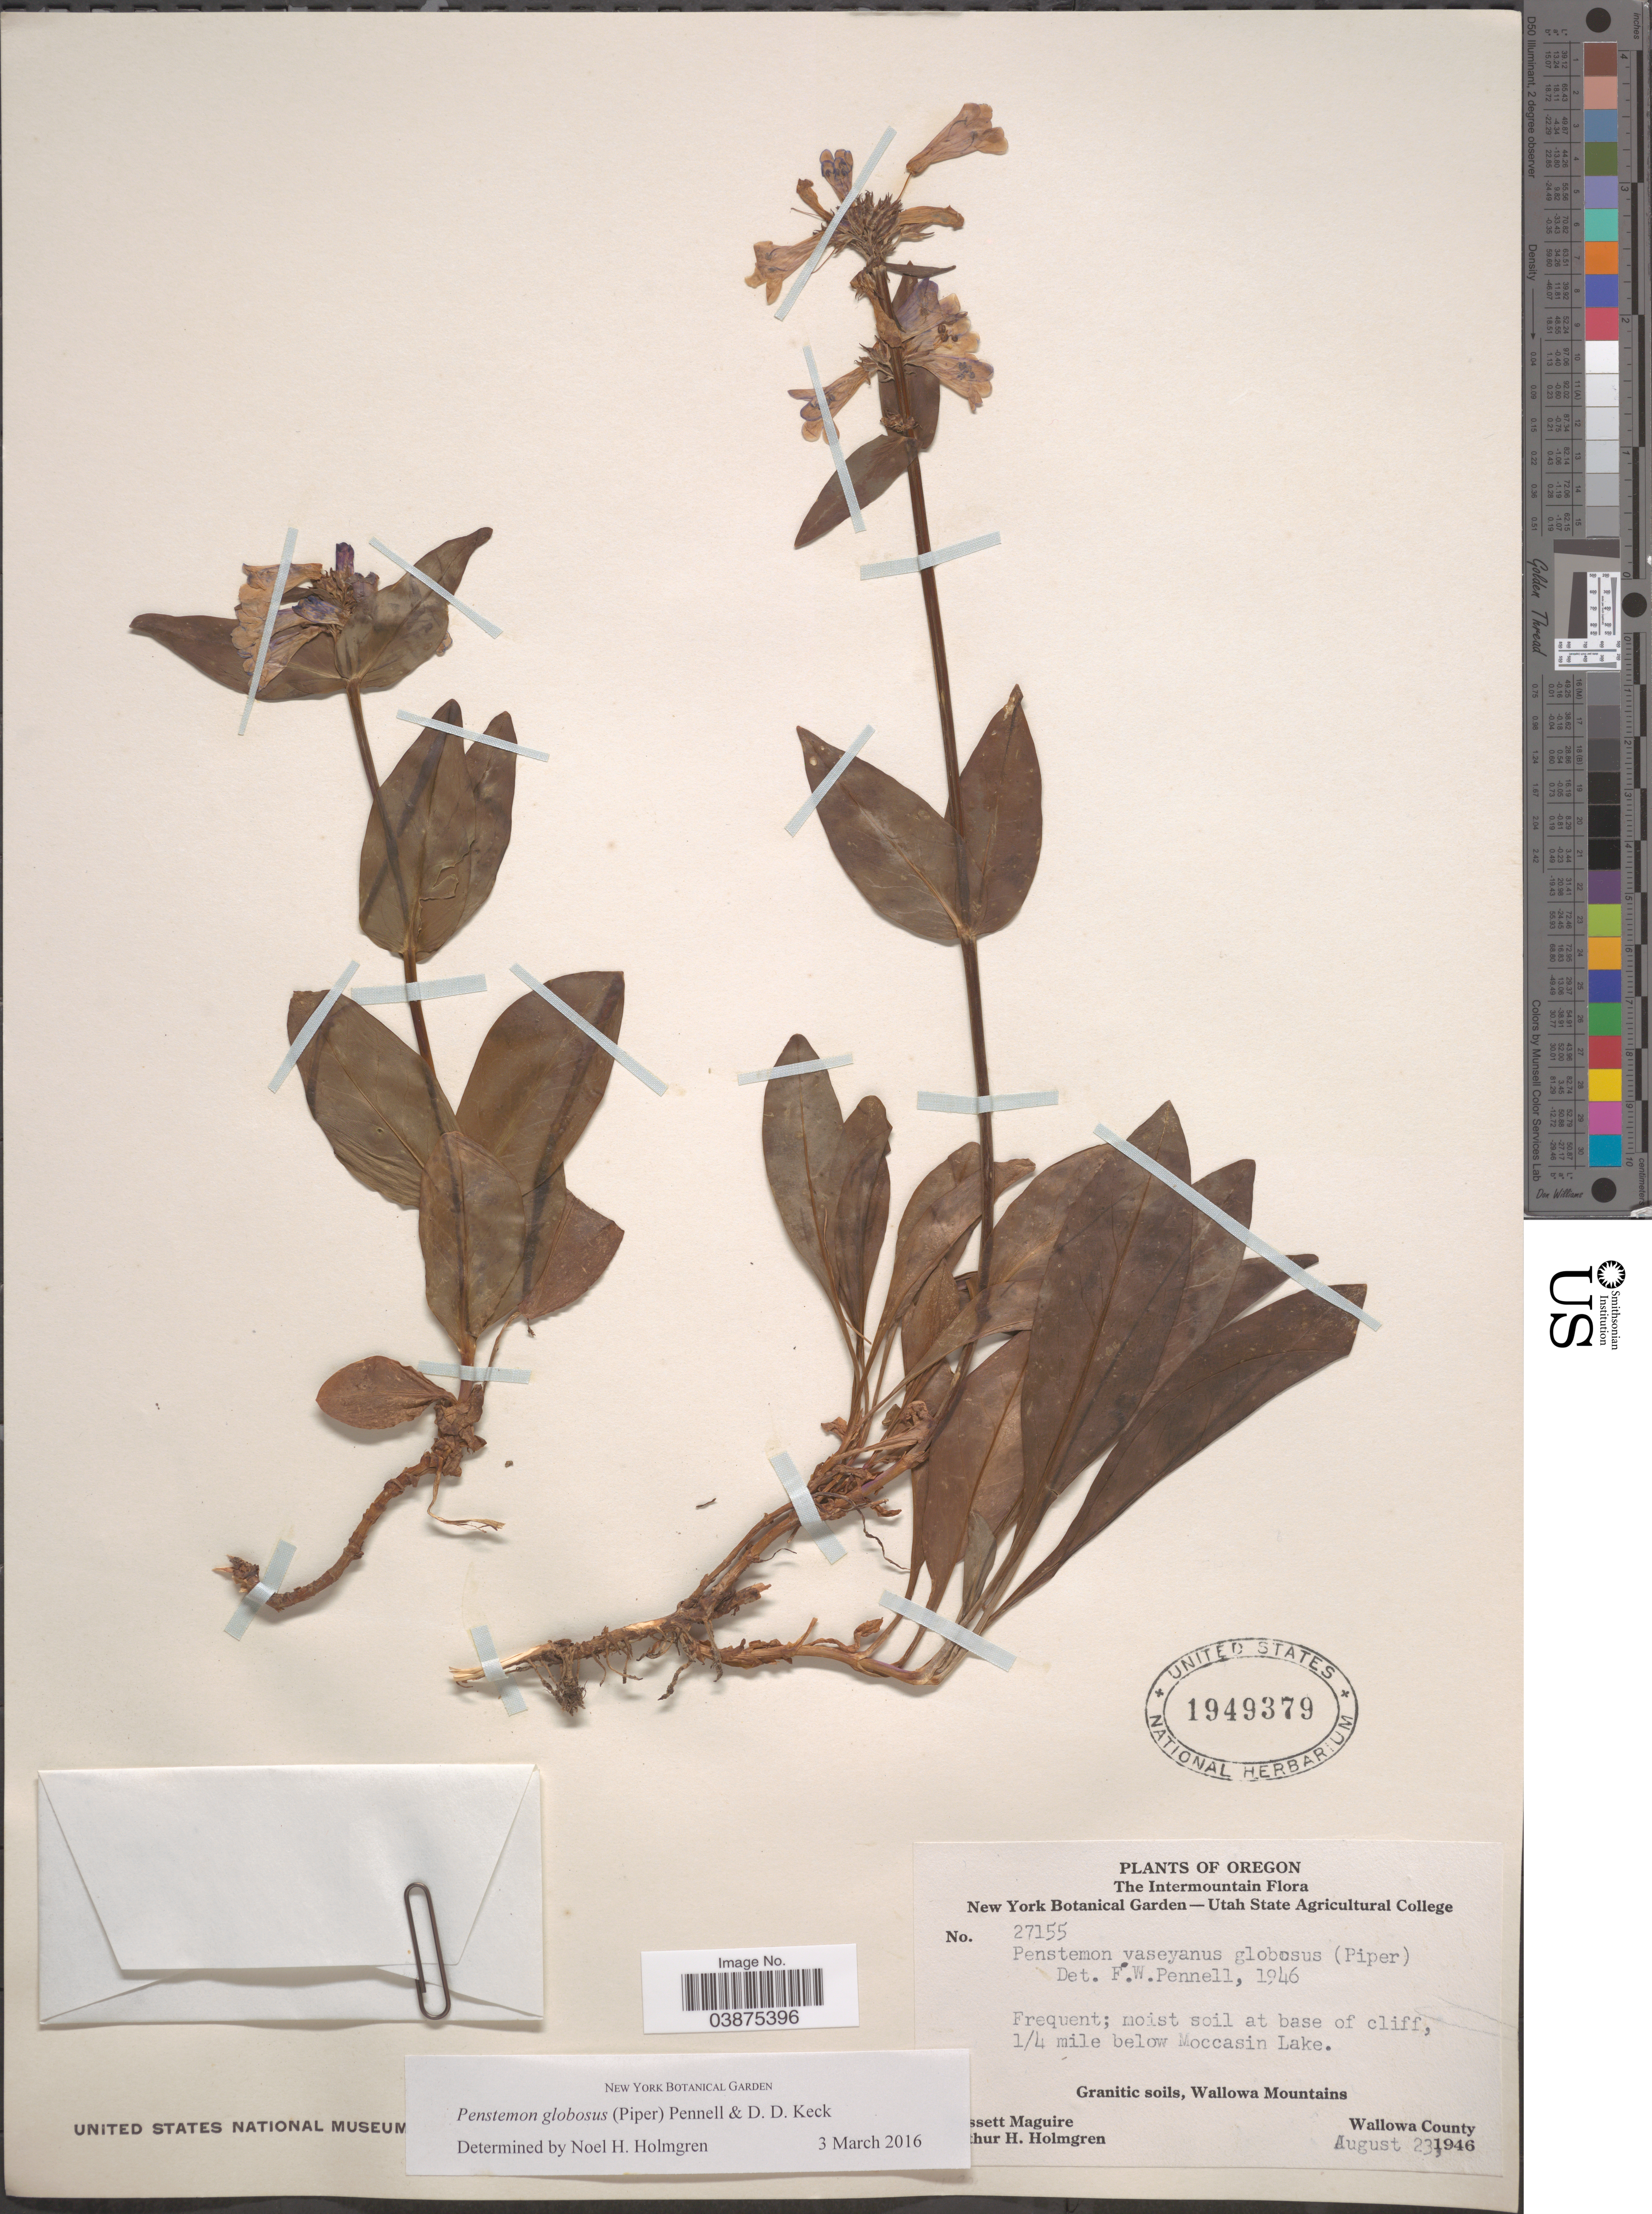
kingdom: Plantae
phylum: Tracheophyta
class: Magnoliopsida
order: Lamiales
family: Plantaginaceae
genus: Penstemon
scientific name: Penstemon globosus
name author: (Piper) Pennell & D.D. Keck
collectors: B. Maguire & A. H. Holmgren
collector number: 27155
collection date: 1946-08-23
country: United States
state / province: Oregon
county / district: Wallowa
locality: The Intermountain. Moist soil at base of cliff, ¼ mile below Moccasin Lake. Granitic soils, Wallowa Mountains. Wallowa County.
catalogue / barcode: US 1949379